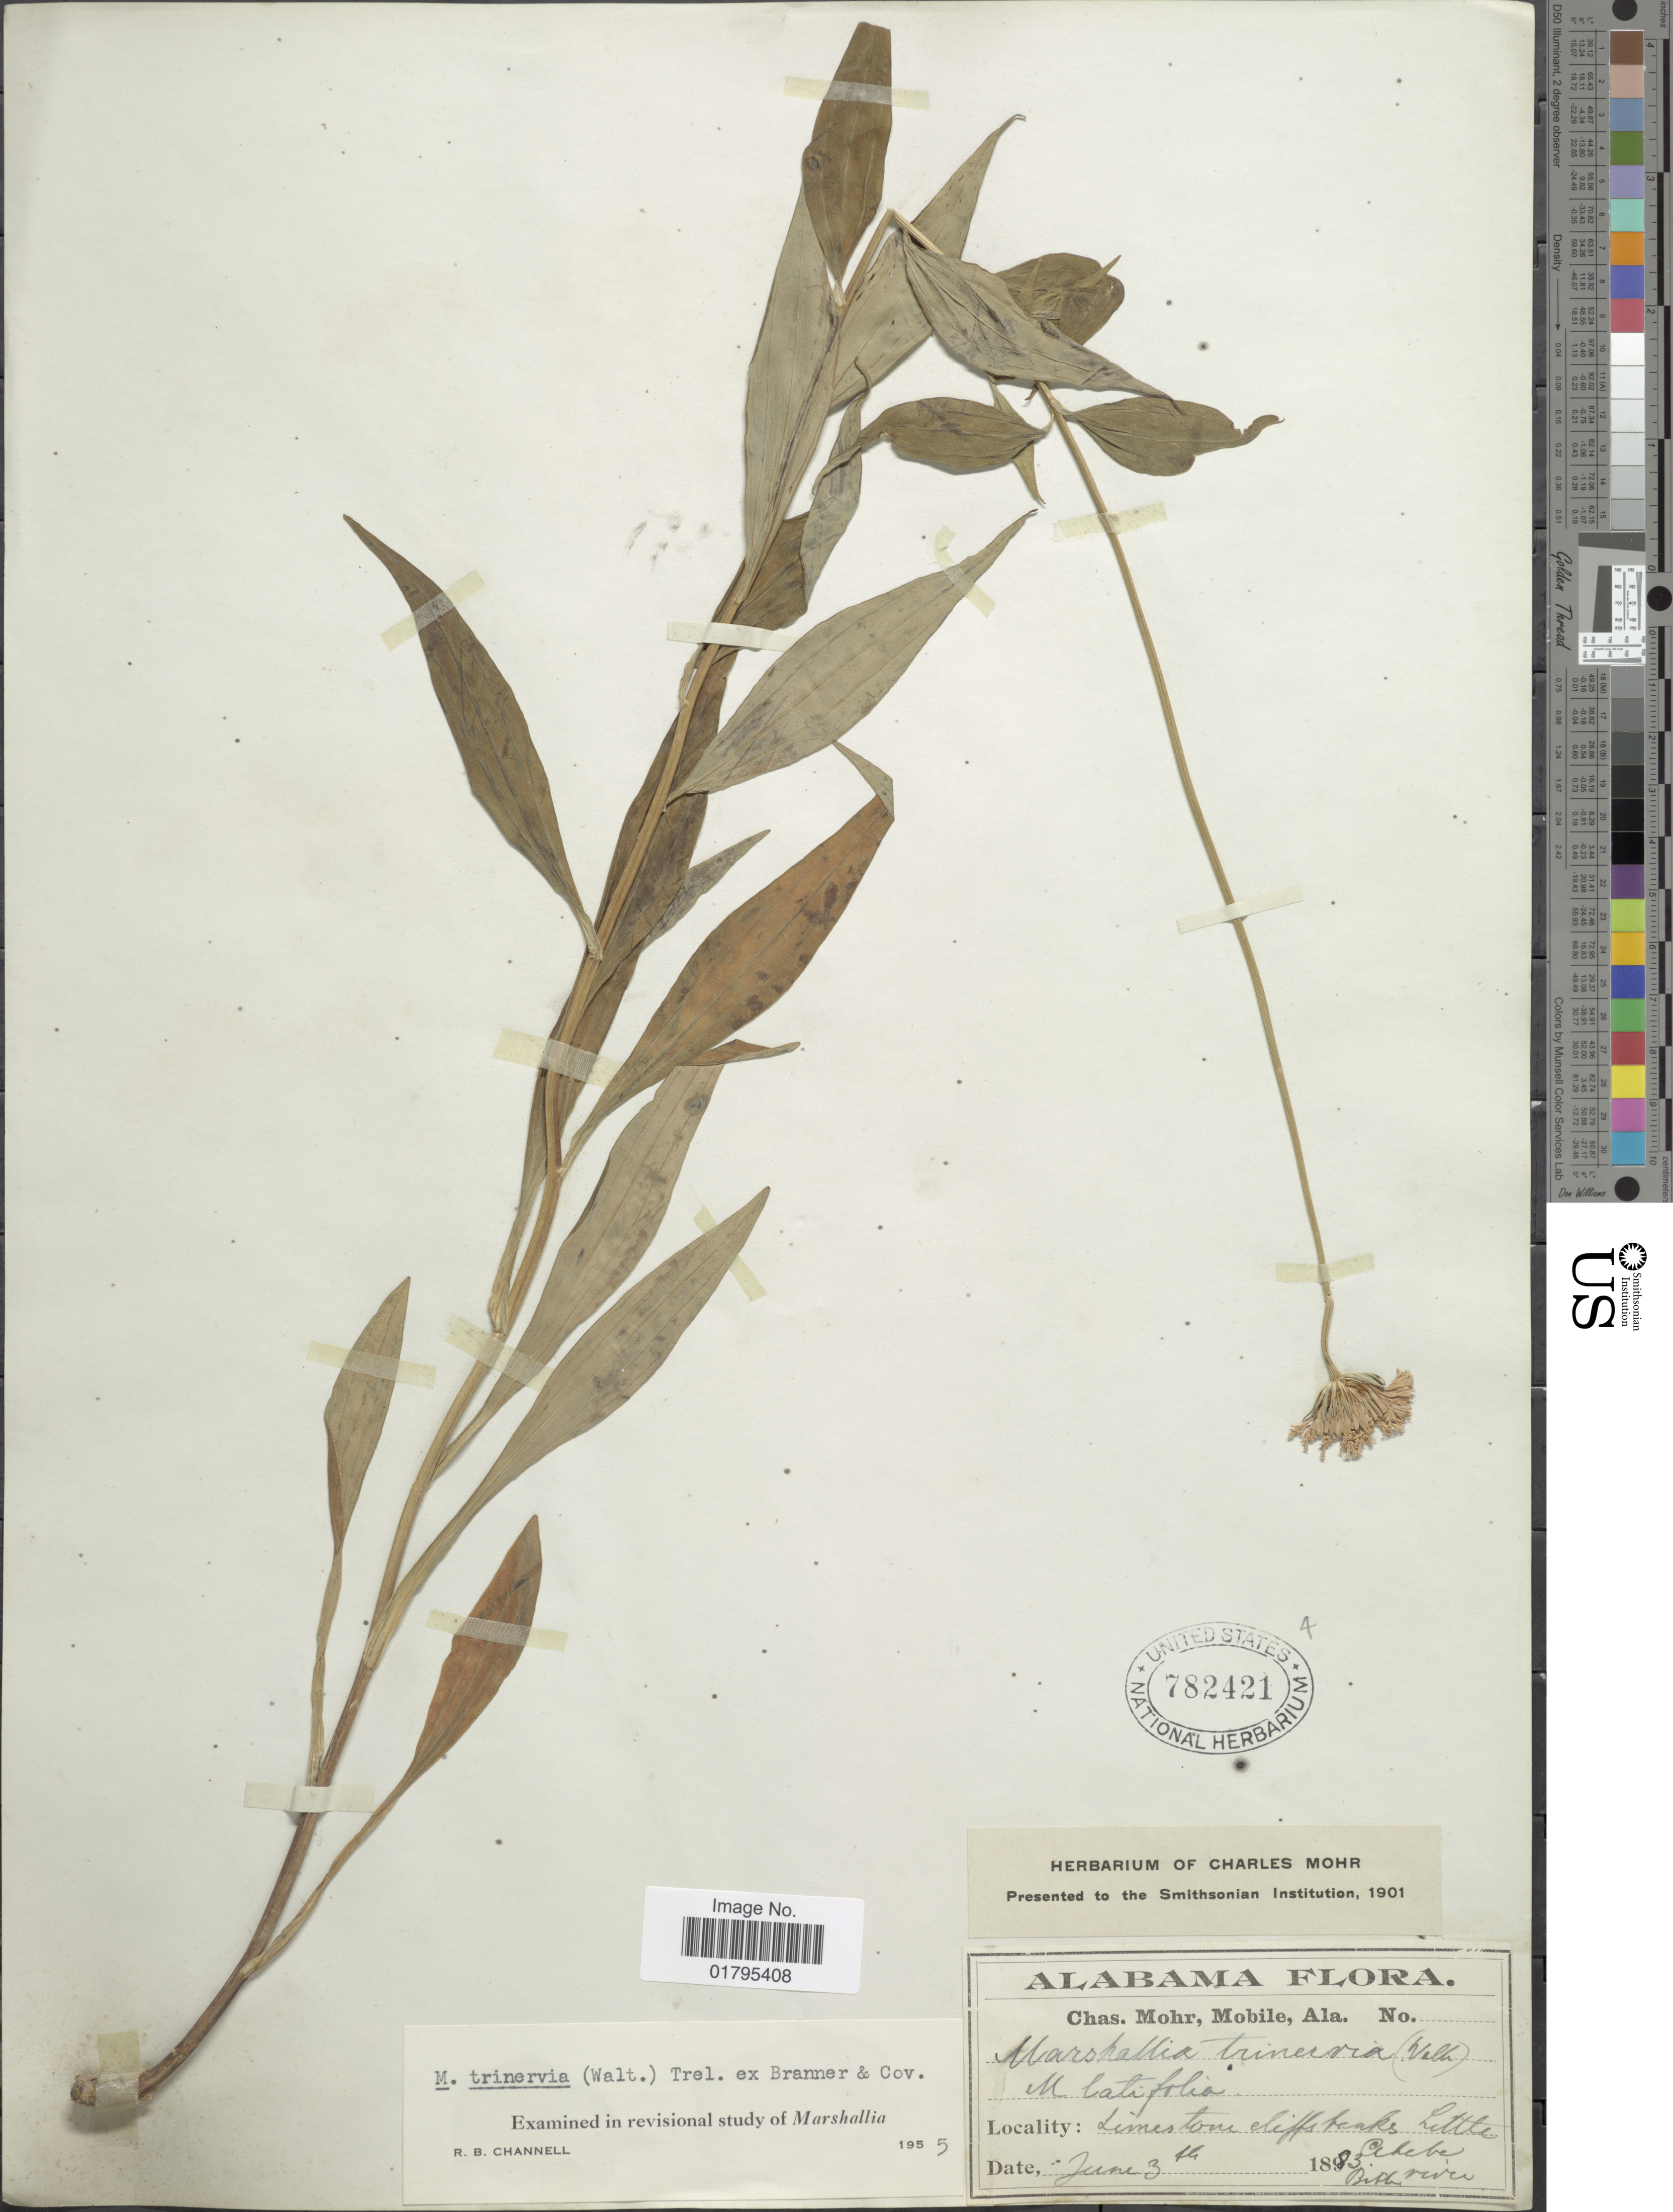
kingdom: Plantae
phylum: Tracheophyta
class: Magnoliopsida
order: Asterales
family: Asteraceae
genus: Marshallia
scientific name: Marshallia trinervia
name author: (Walter) Lesq. ex Trel.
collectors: Mohr, C. T. (herbarium)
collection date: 1883-06-03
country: United States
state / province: Alabama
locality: Limesstone cliffs banks Little Cahaba River.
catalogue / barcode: US 782421